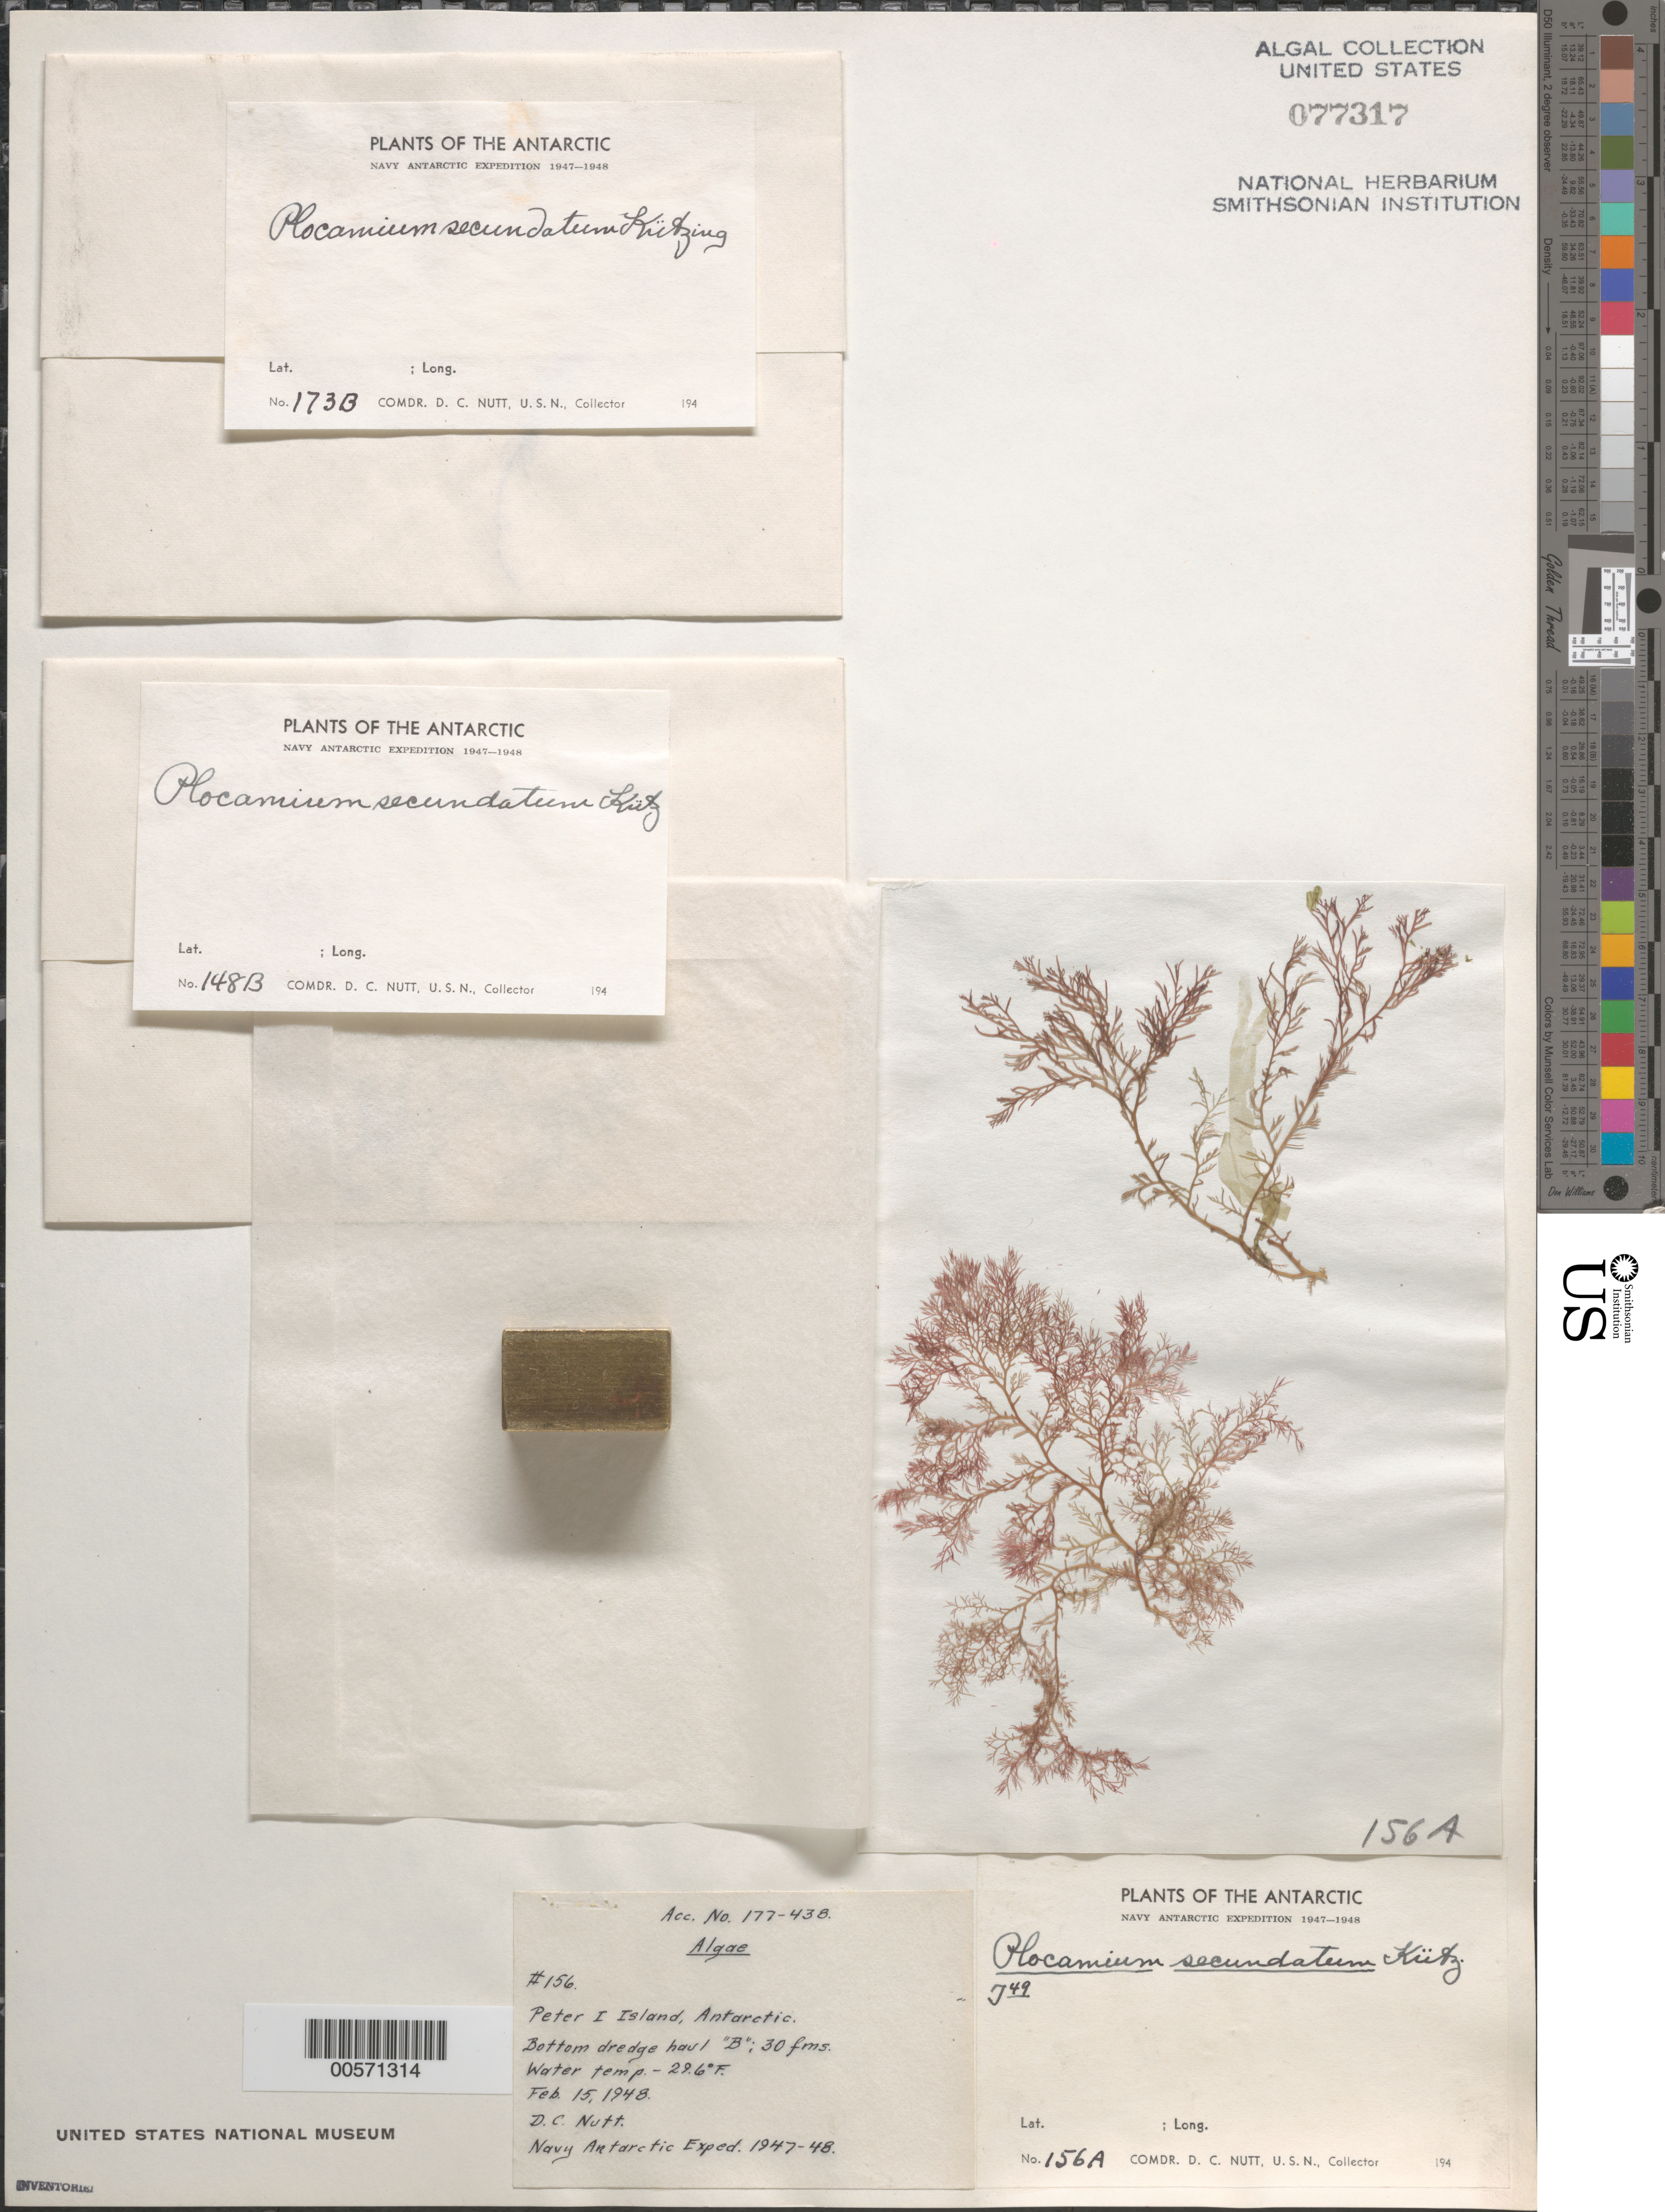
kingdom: Plantae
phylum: Rhodophyta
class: Florideophyceae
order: Plocamiales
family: Plocamiaceae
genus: Plocamium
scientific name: Plocamium secundatum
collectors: D. Nutt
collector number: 156A & 148B & 173B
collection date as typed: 15 Feb 1948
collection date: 1948-02-15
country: Antarctica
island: Peter I Island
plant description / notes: US Navy Antarctic Expedition, 1947-1948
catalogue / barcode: US 77317